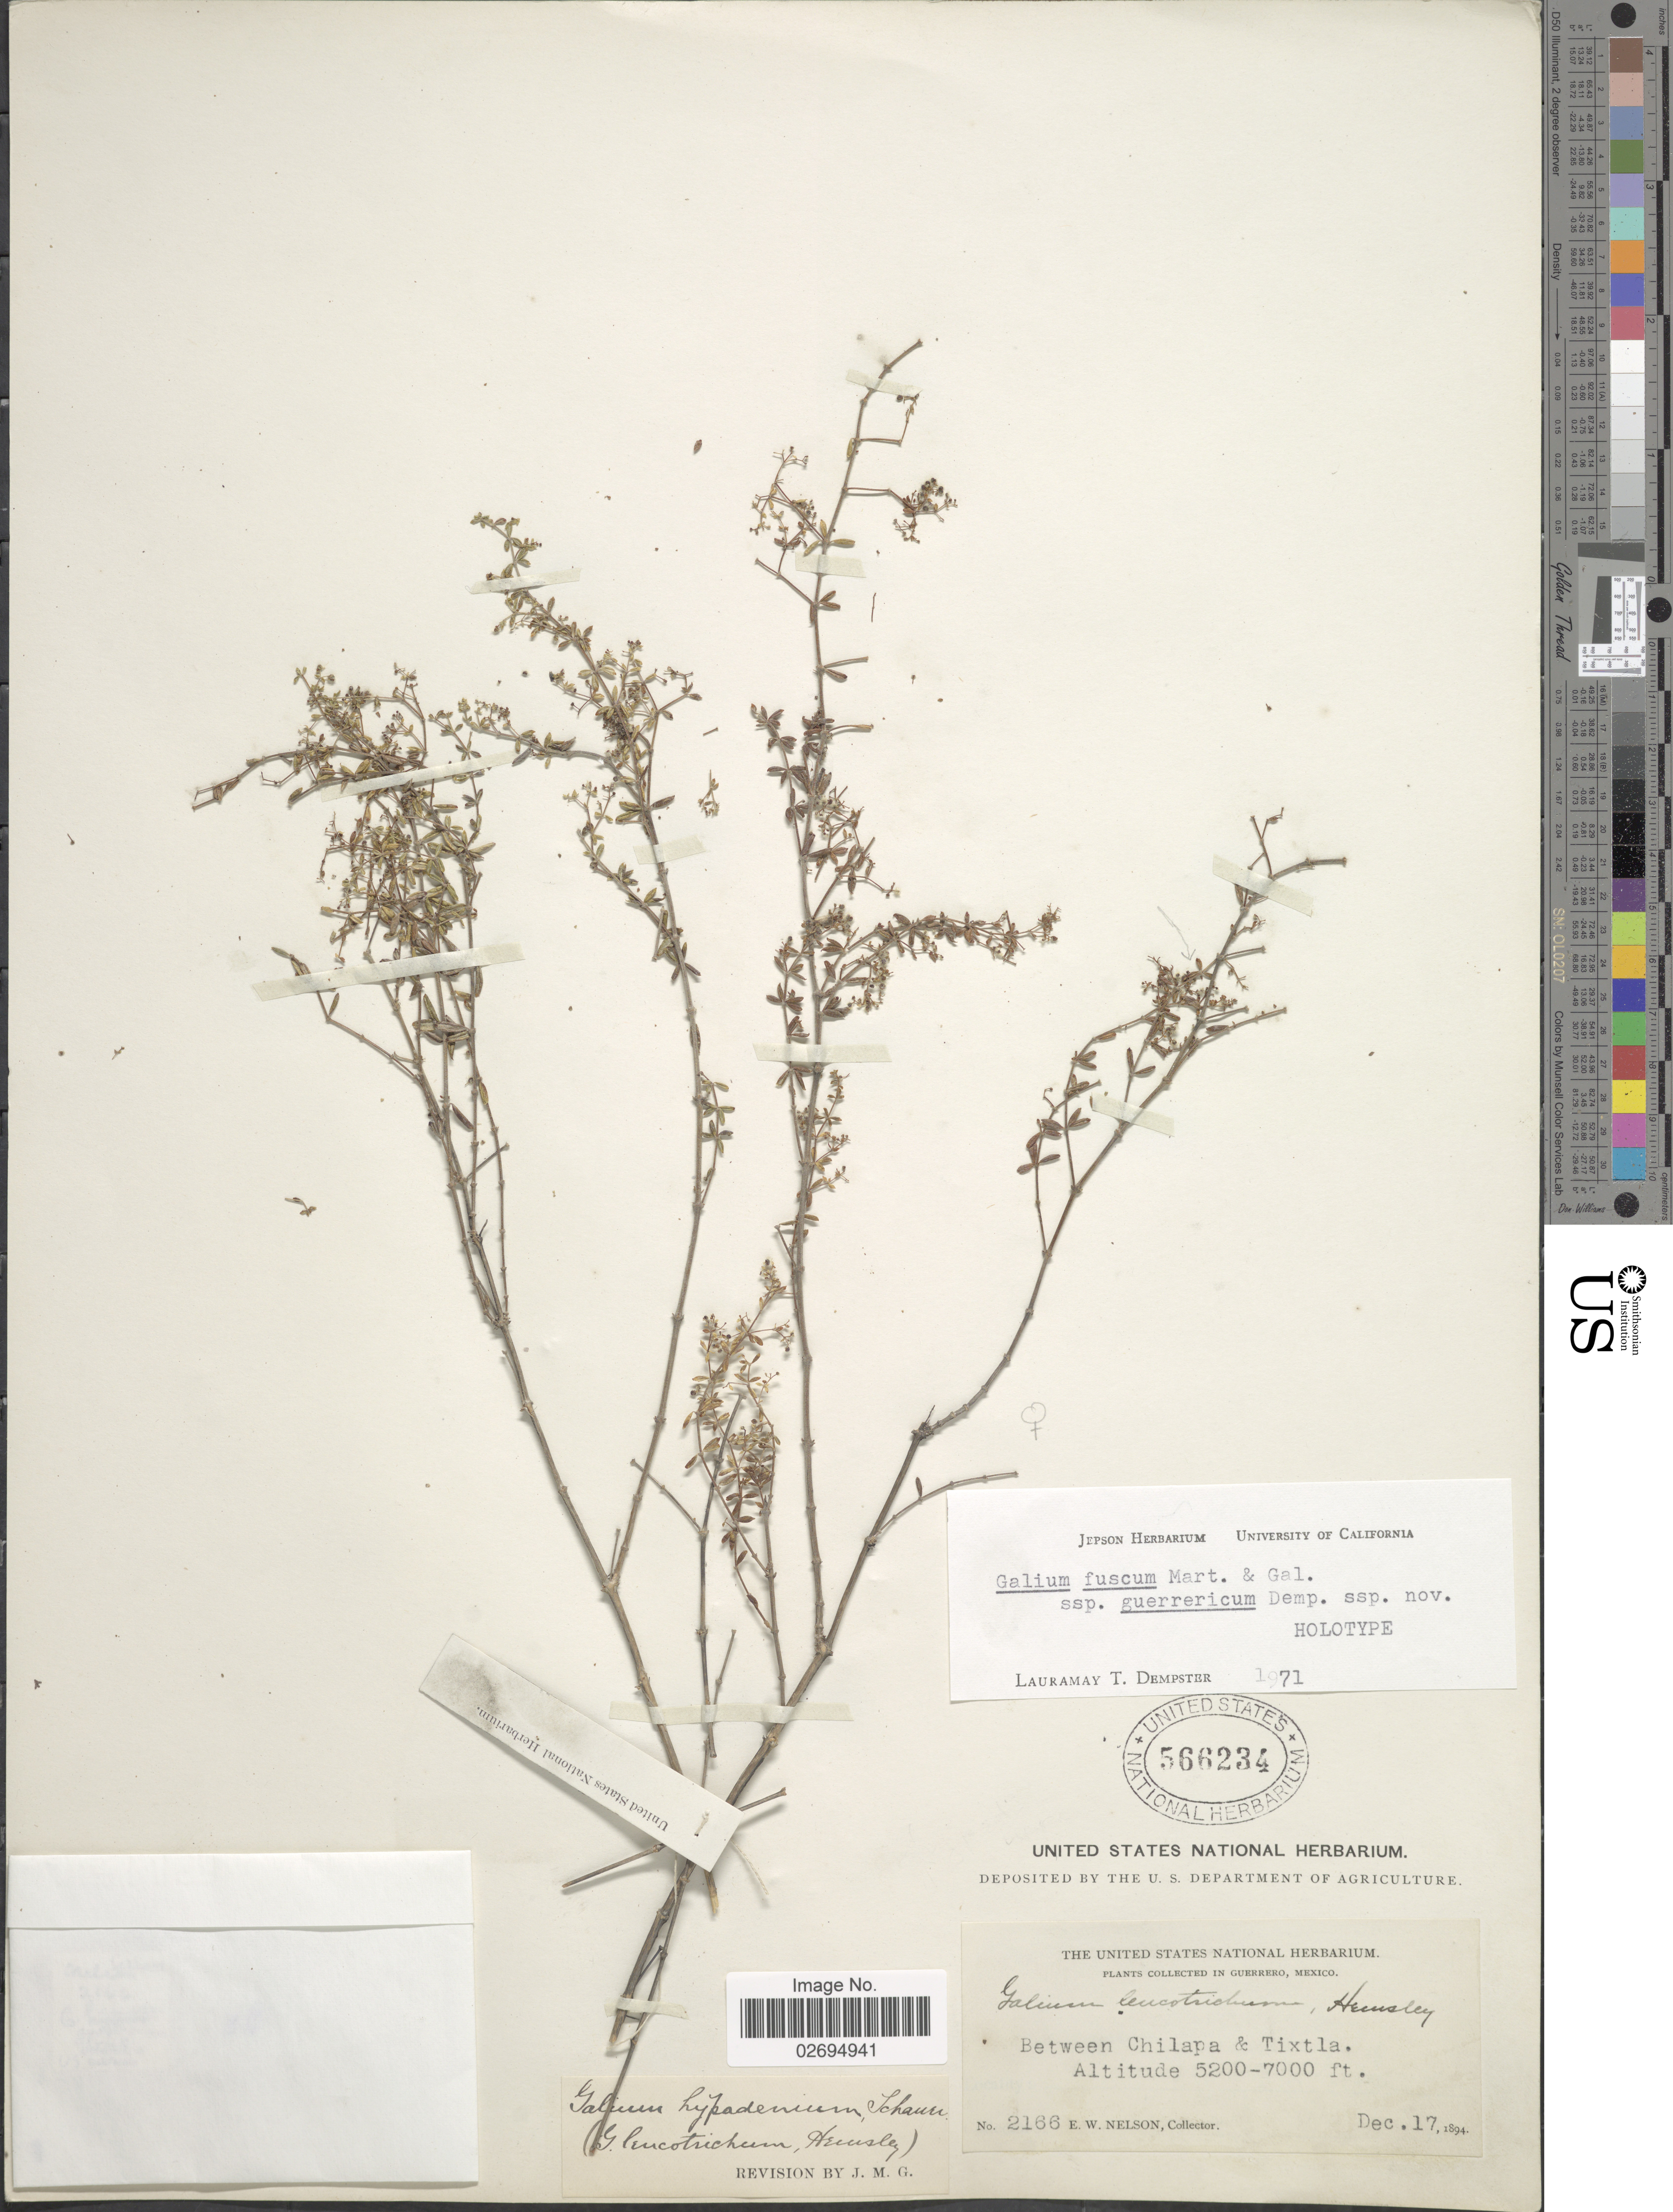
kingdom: Plantae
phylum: Tracheophyta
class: Magnoliopsida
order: Gentianales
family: Rubiaceae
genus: Galium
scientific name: Galium fuscum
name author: M. Martens & Galeotti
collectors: E. W. Nelson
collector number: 2166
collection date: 1894-12-17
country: Mexico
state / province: Guerrero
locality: Between Chilapa & Tixtla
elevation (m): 1585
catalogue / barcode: US 566234